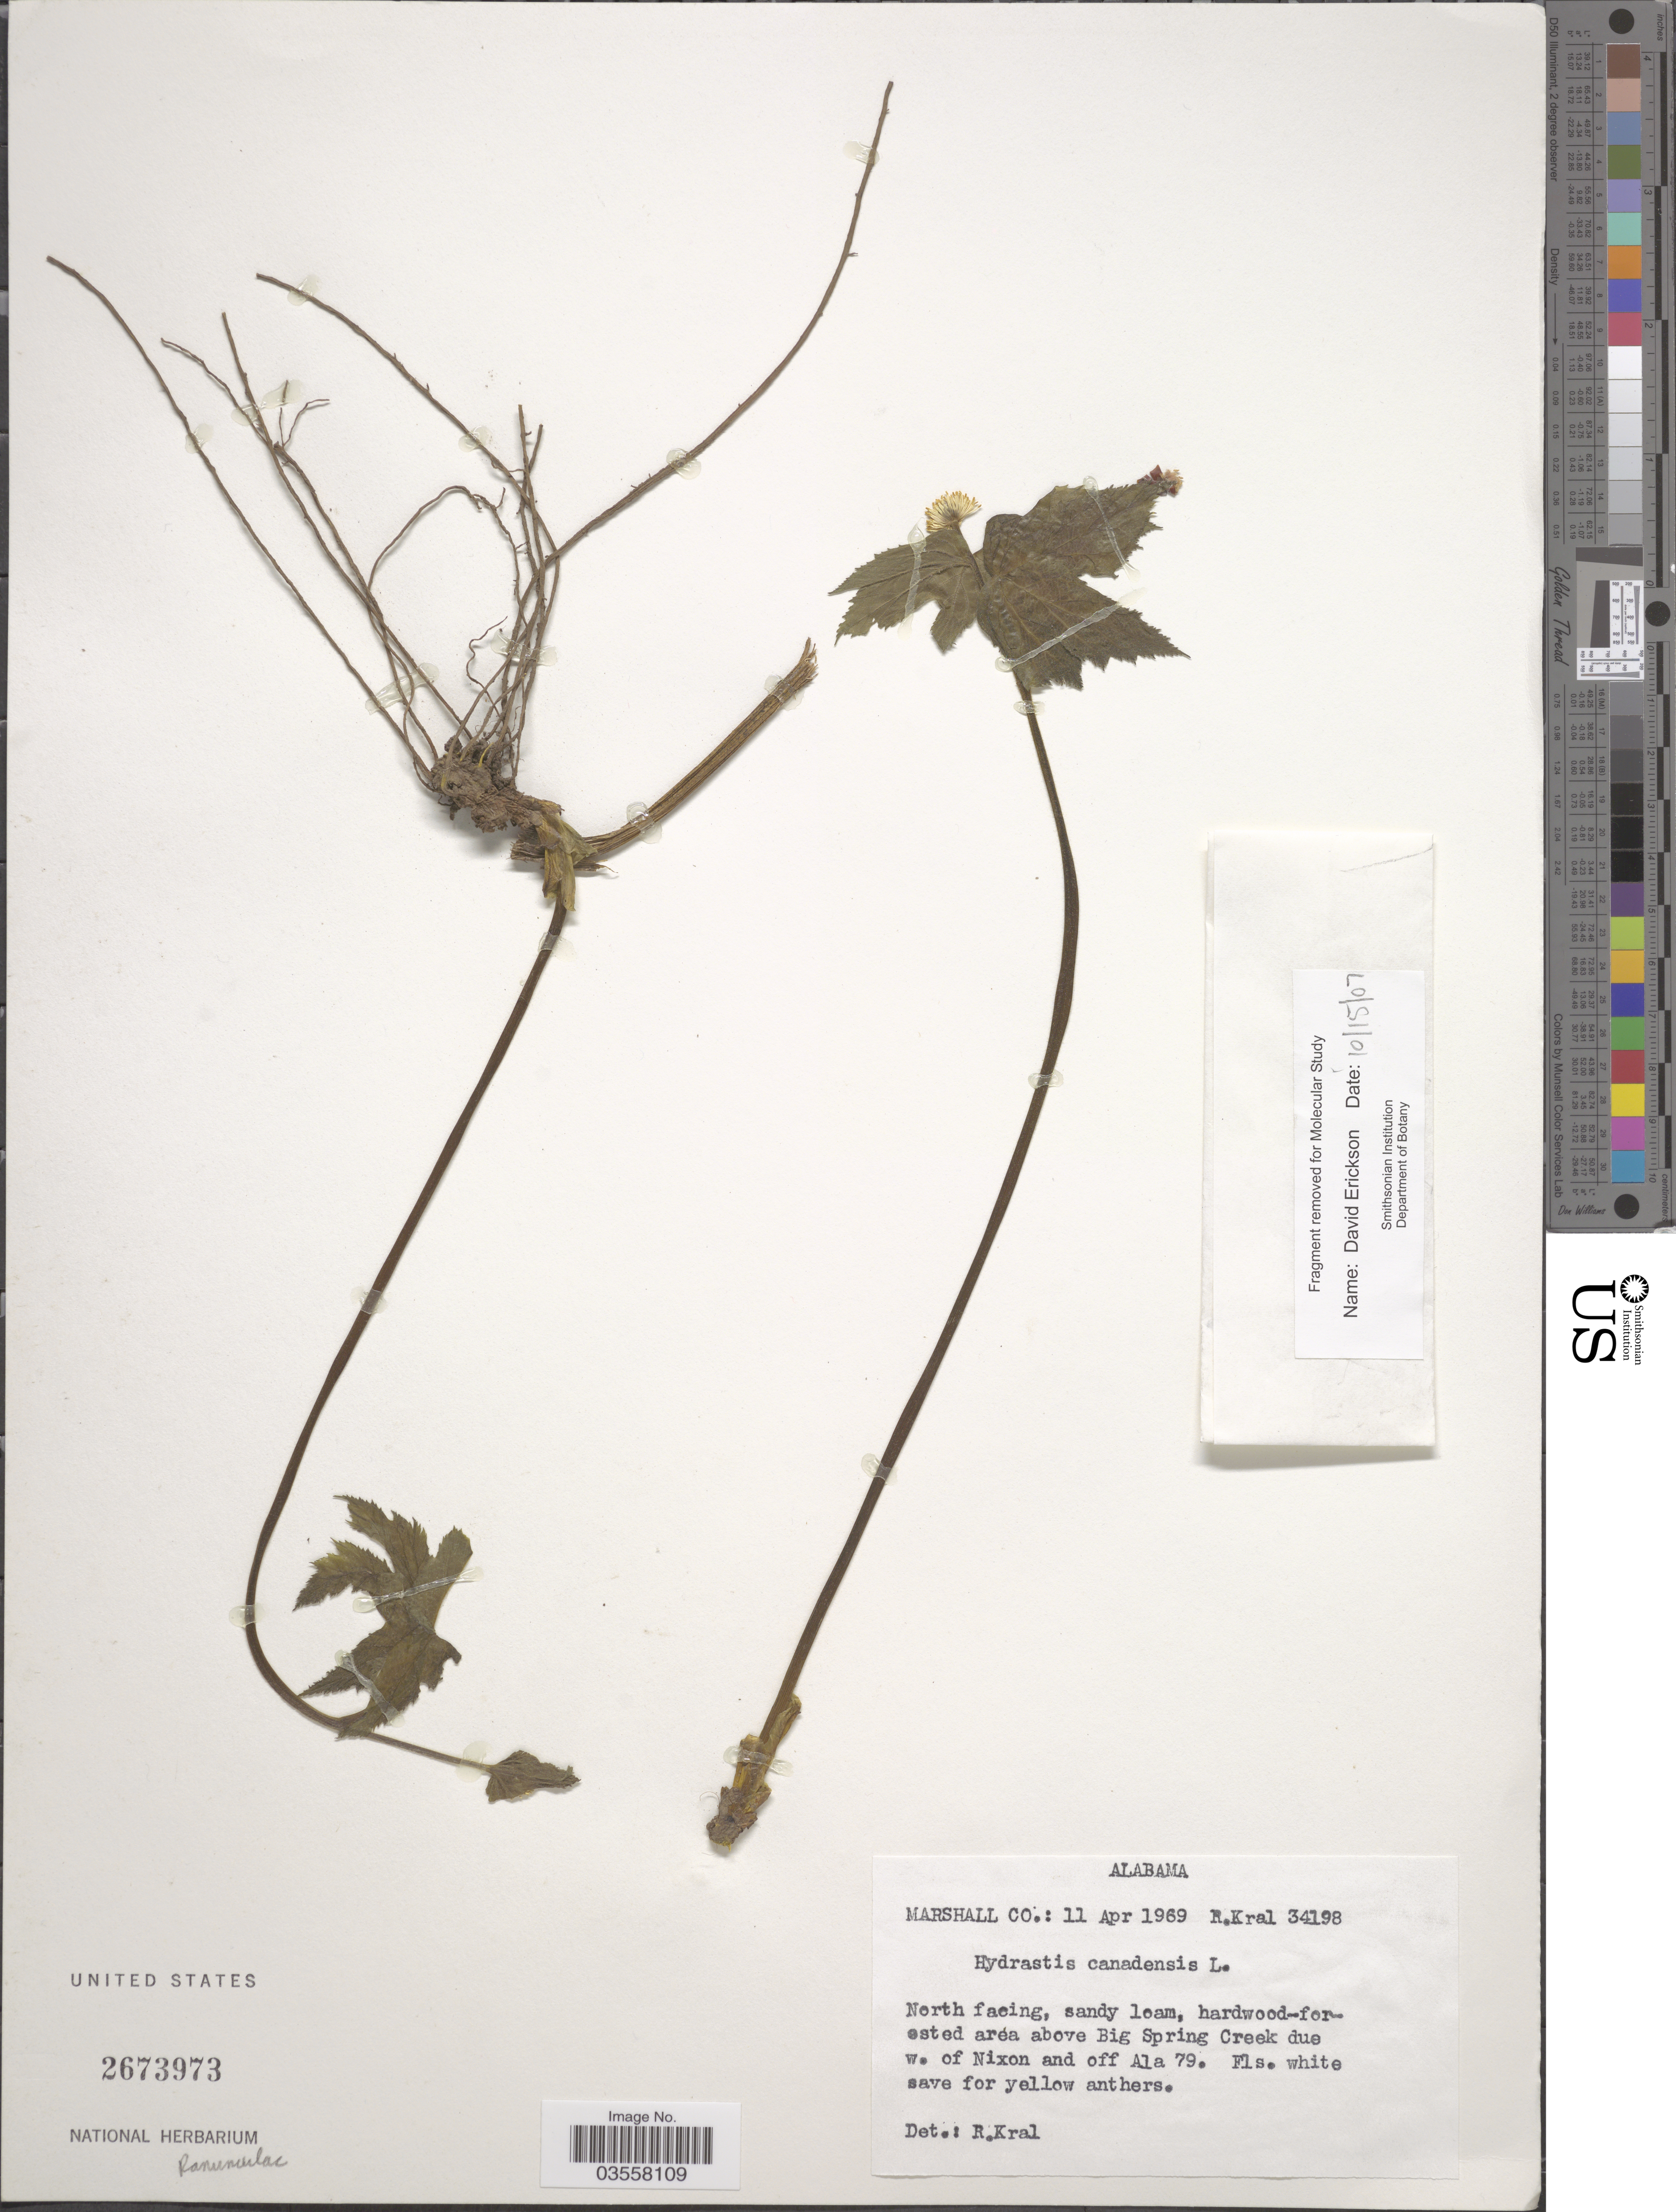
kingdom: Plantae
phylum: Tracheophyta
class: Magnoliopsida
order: Ranunculales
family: Ranunculaceae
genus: Hydrastis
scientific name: Hydrastis canadensis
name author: L.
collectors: R. Kral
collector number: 34198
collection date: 1969-04-11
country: United States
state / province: Alabama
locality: Marshall Co. North facing, sandy loam, hardwood-forested area above Big Spring Creek due w. of Nixon and off Ala 79.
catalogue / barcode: US 2673973